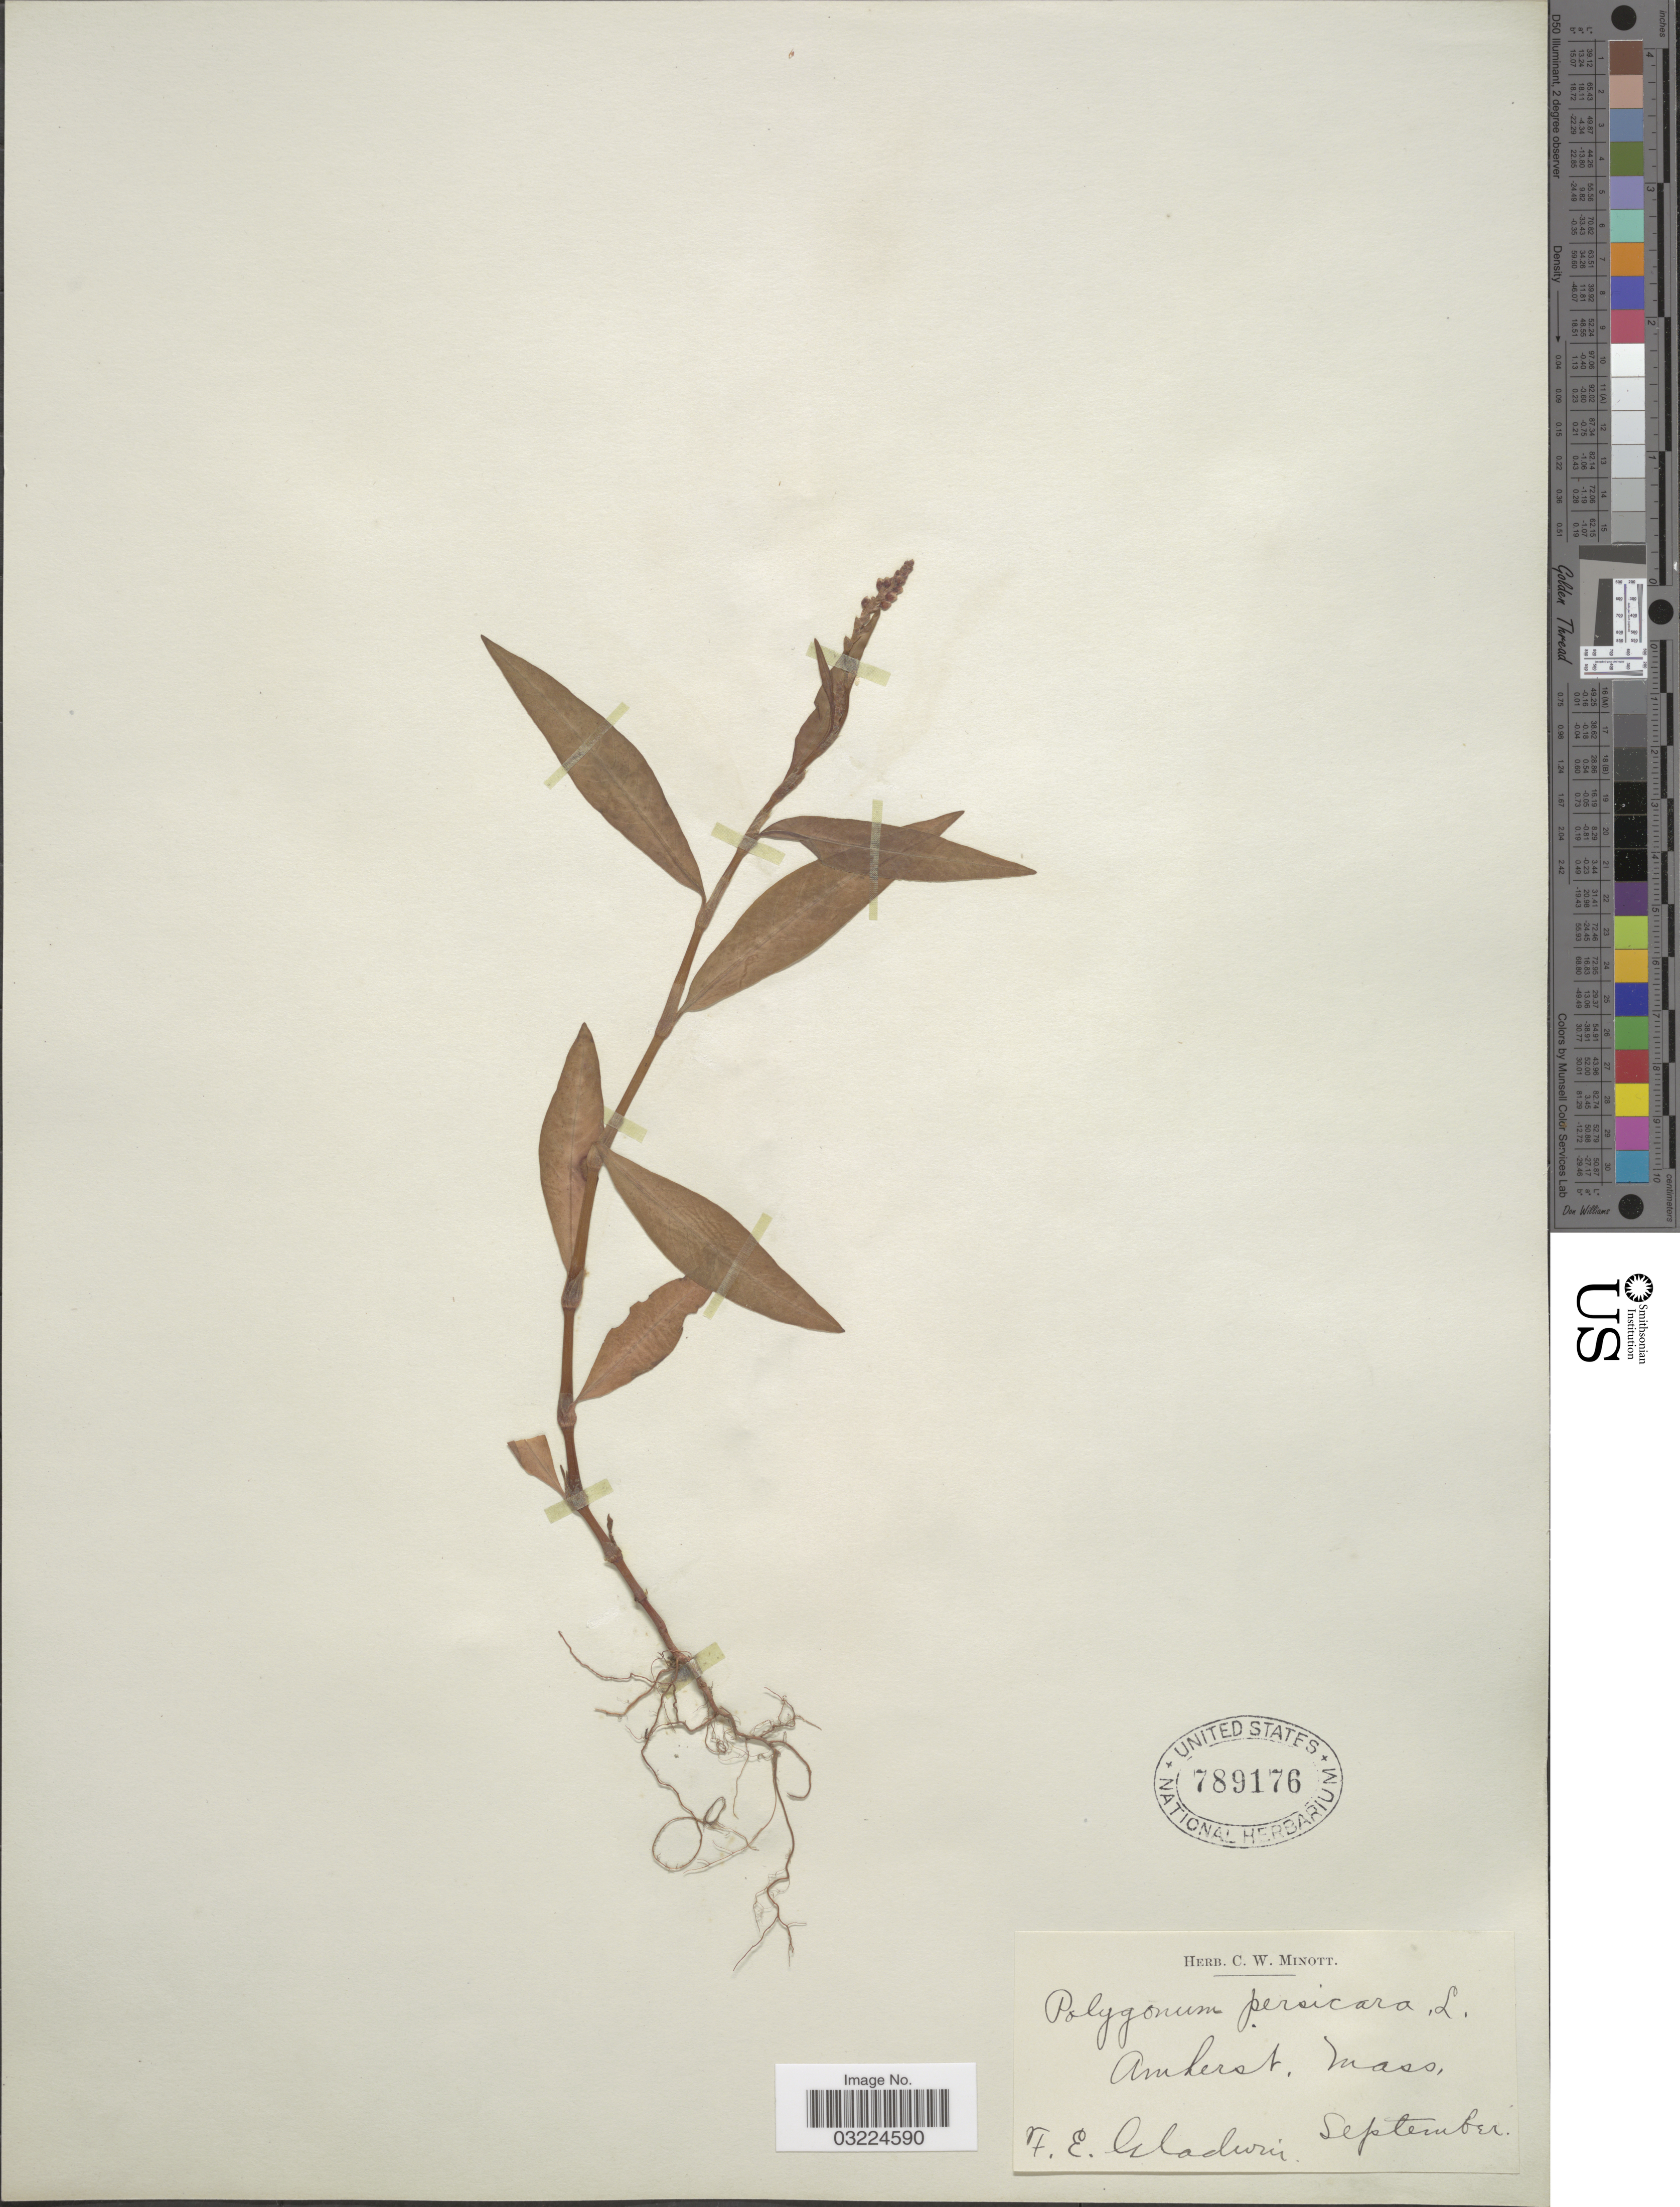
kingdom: Plantae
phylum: Tracheophyta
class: Magnoliopsida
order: Caryophyllales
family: Polygonaceae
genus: Persicaria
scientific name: Persicaria maculosa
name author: S.F. Gray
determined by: Atha, D. E.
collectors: F. Gladwin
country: United States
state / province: Massachusetts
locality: Amherst.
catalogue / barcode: US 789176